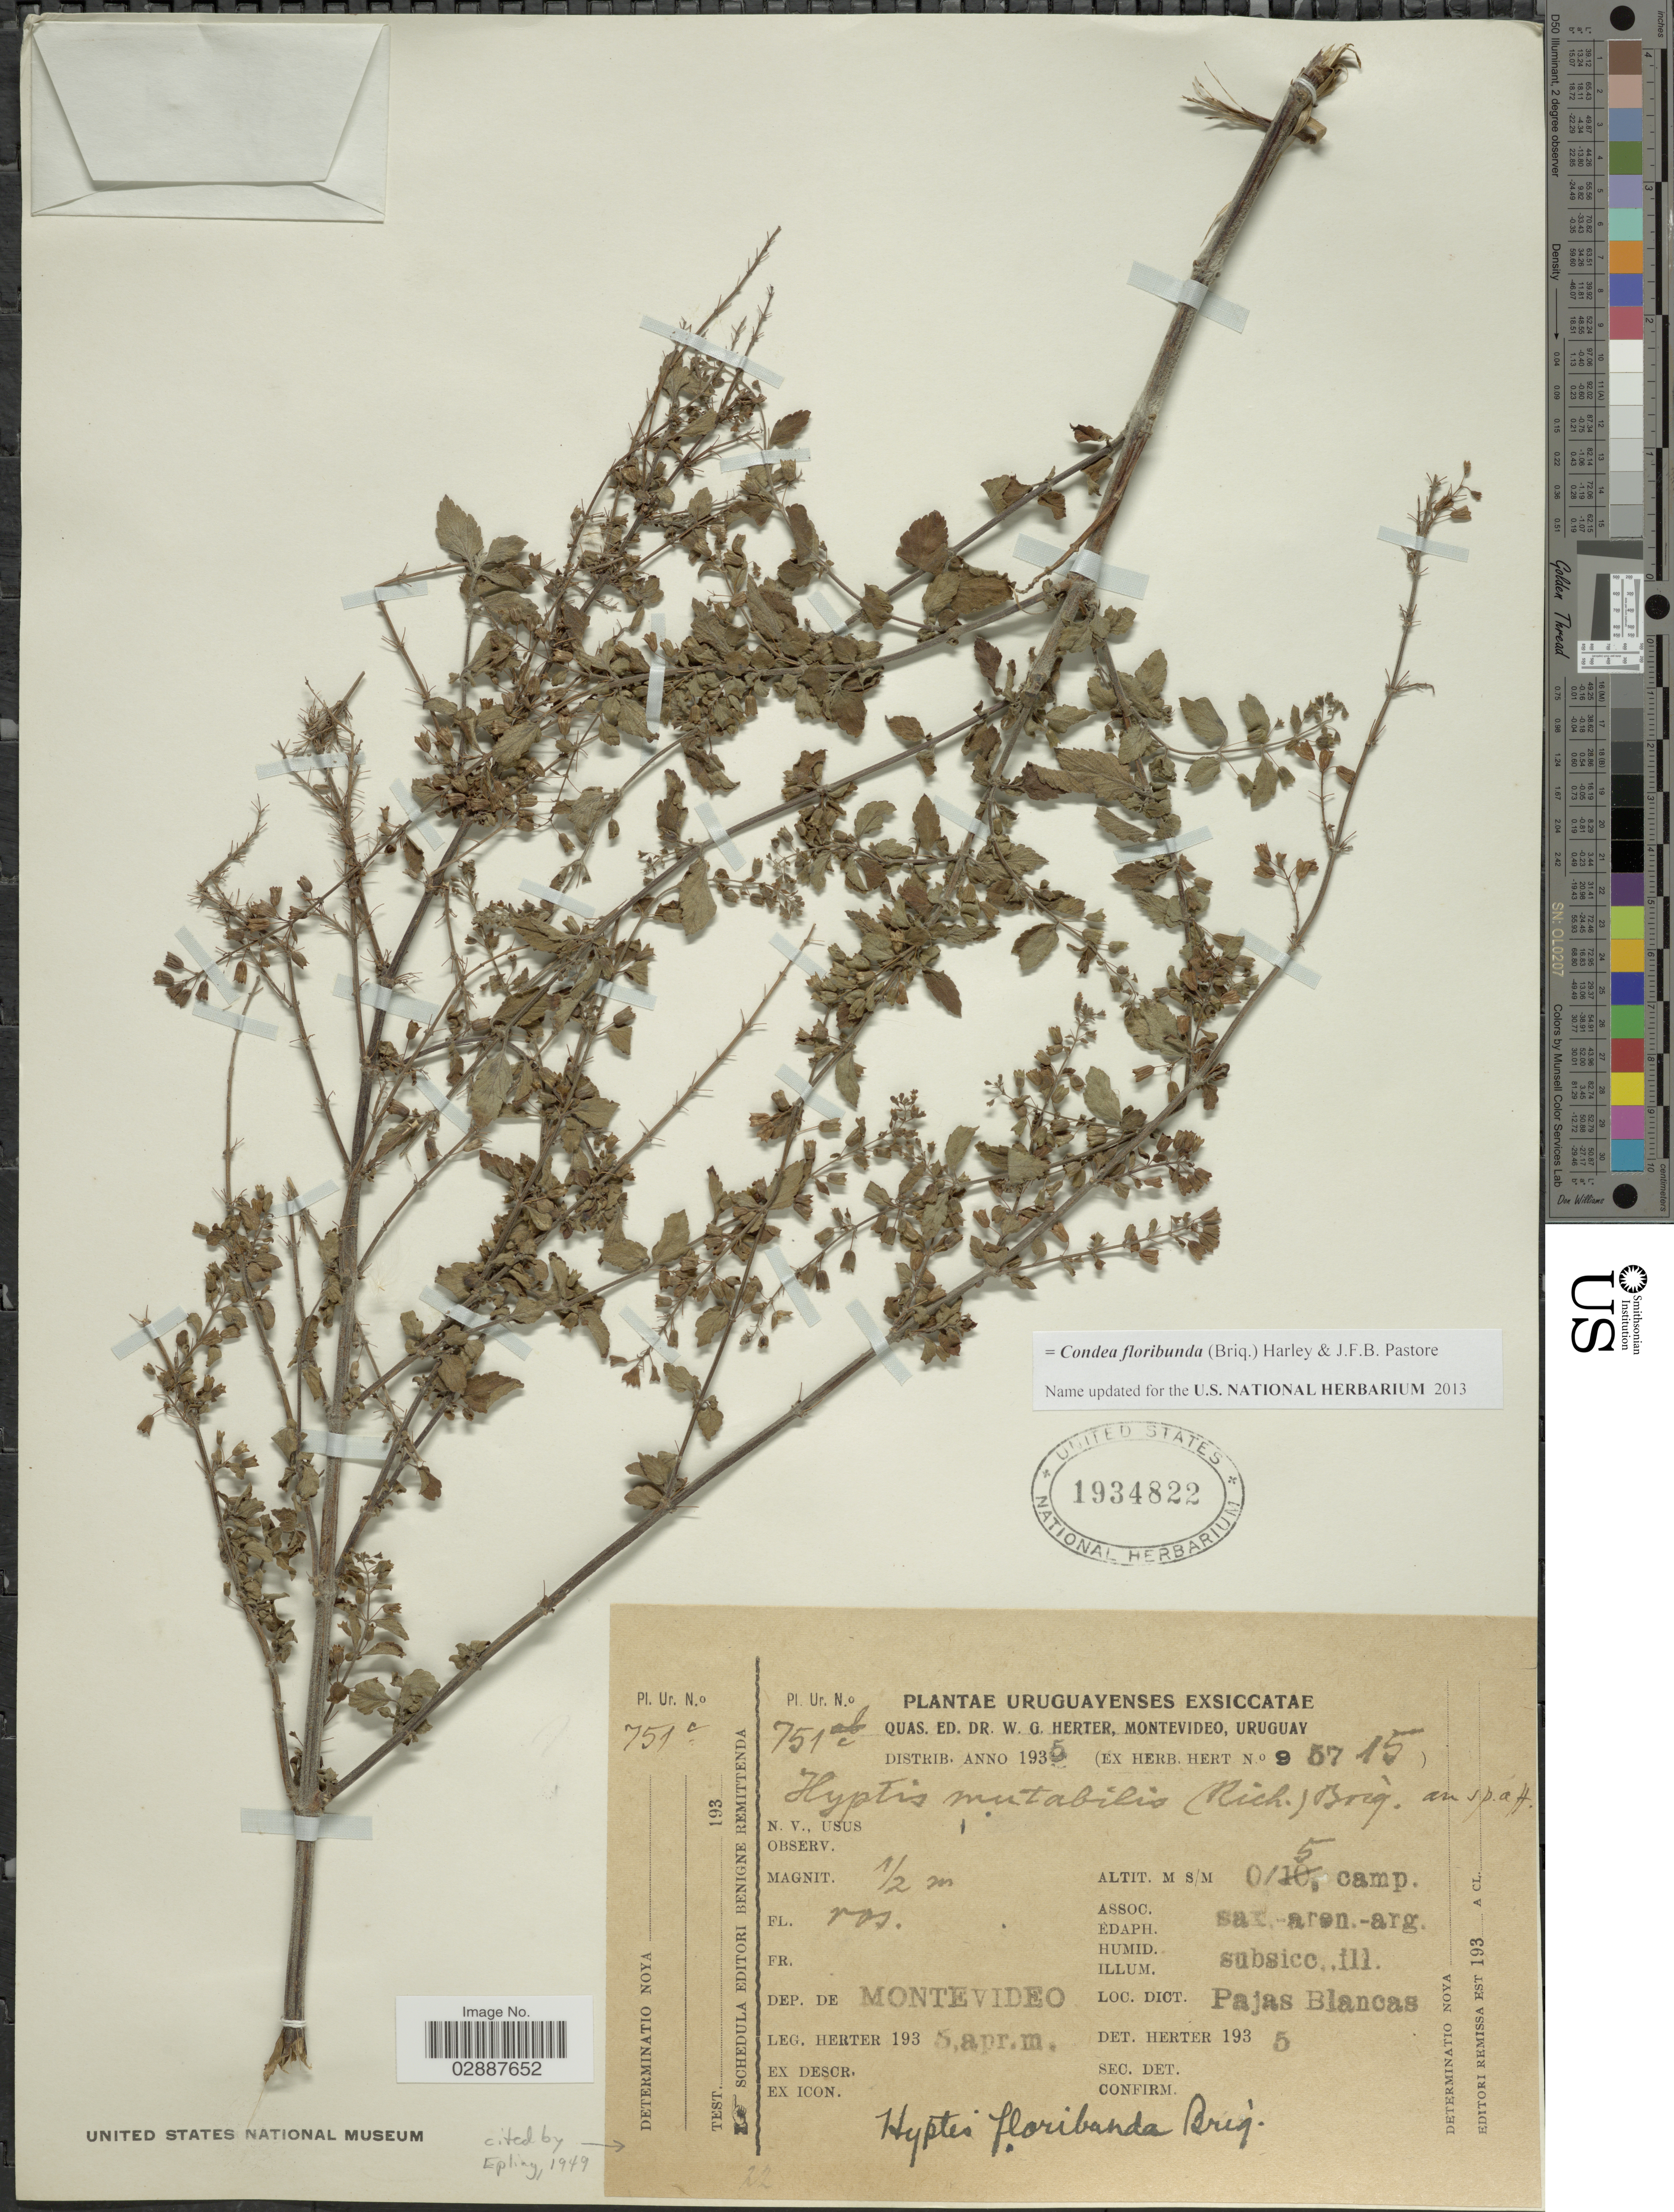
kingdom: Plantae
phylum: Tracheophyta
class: Magnoliopsida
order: Lamiales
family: Lamiaceae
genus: Condea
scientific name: Condea floribunda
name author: (Briq. ex Micheli) Harley & J.F.B. Pastore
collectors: W. G. Herter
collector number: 751c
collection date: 1935-04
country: Uruguay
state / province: Montevideo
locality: Dep. de Montevideo. Pajas Blancas.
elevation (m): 0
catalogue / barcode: US 1934822